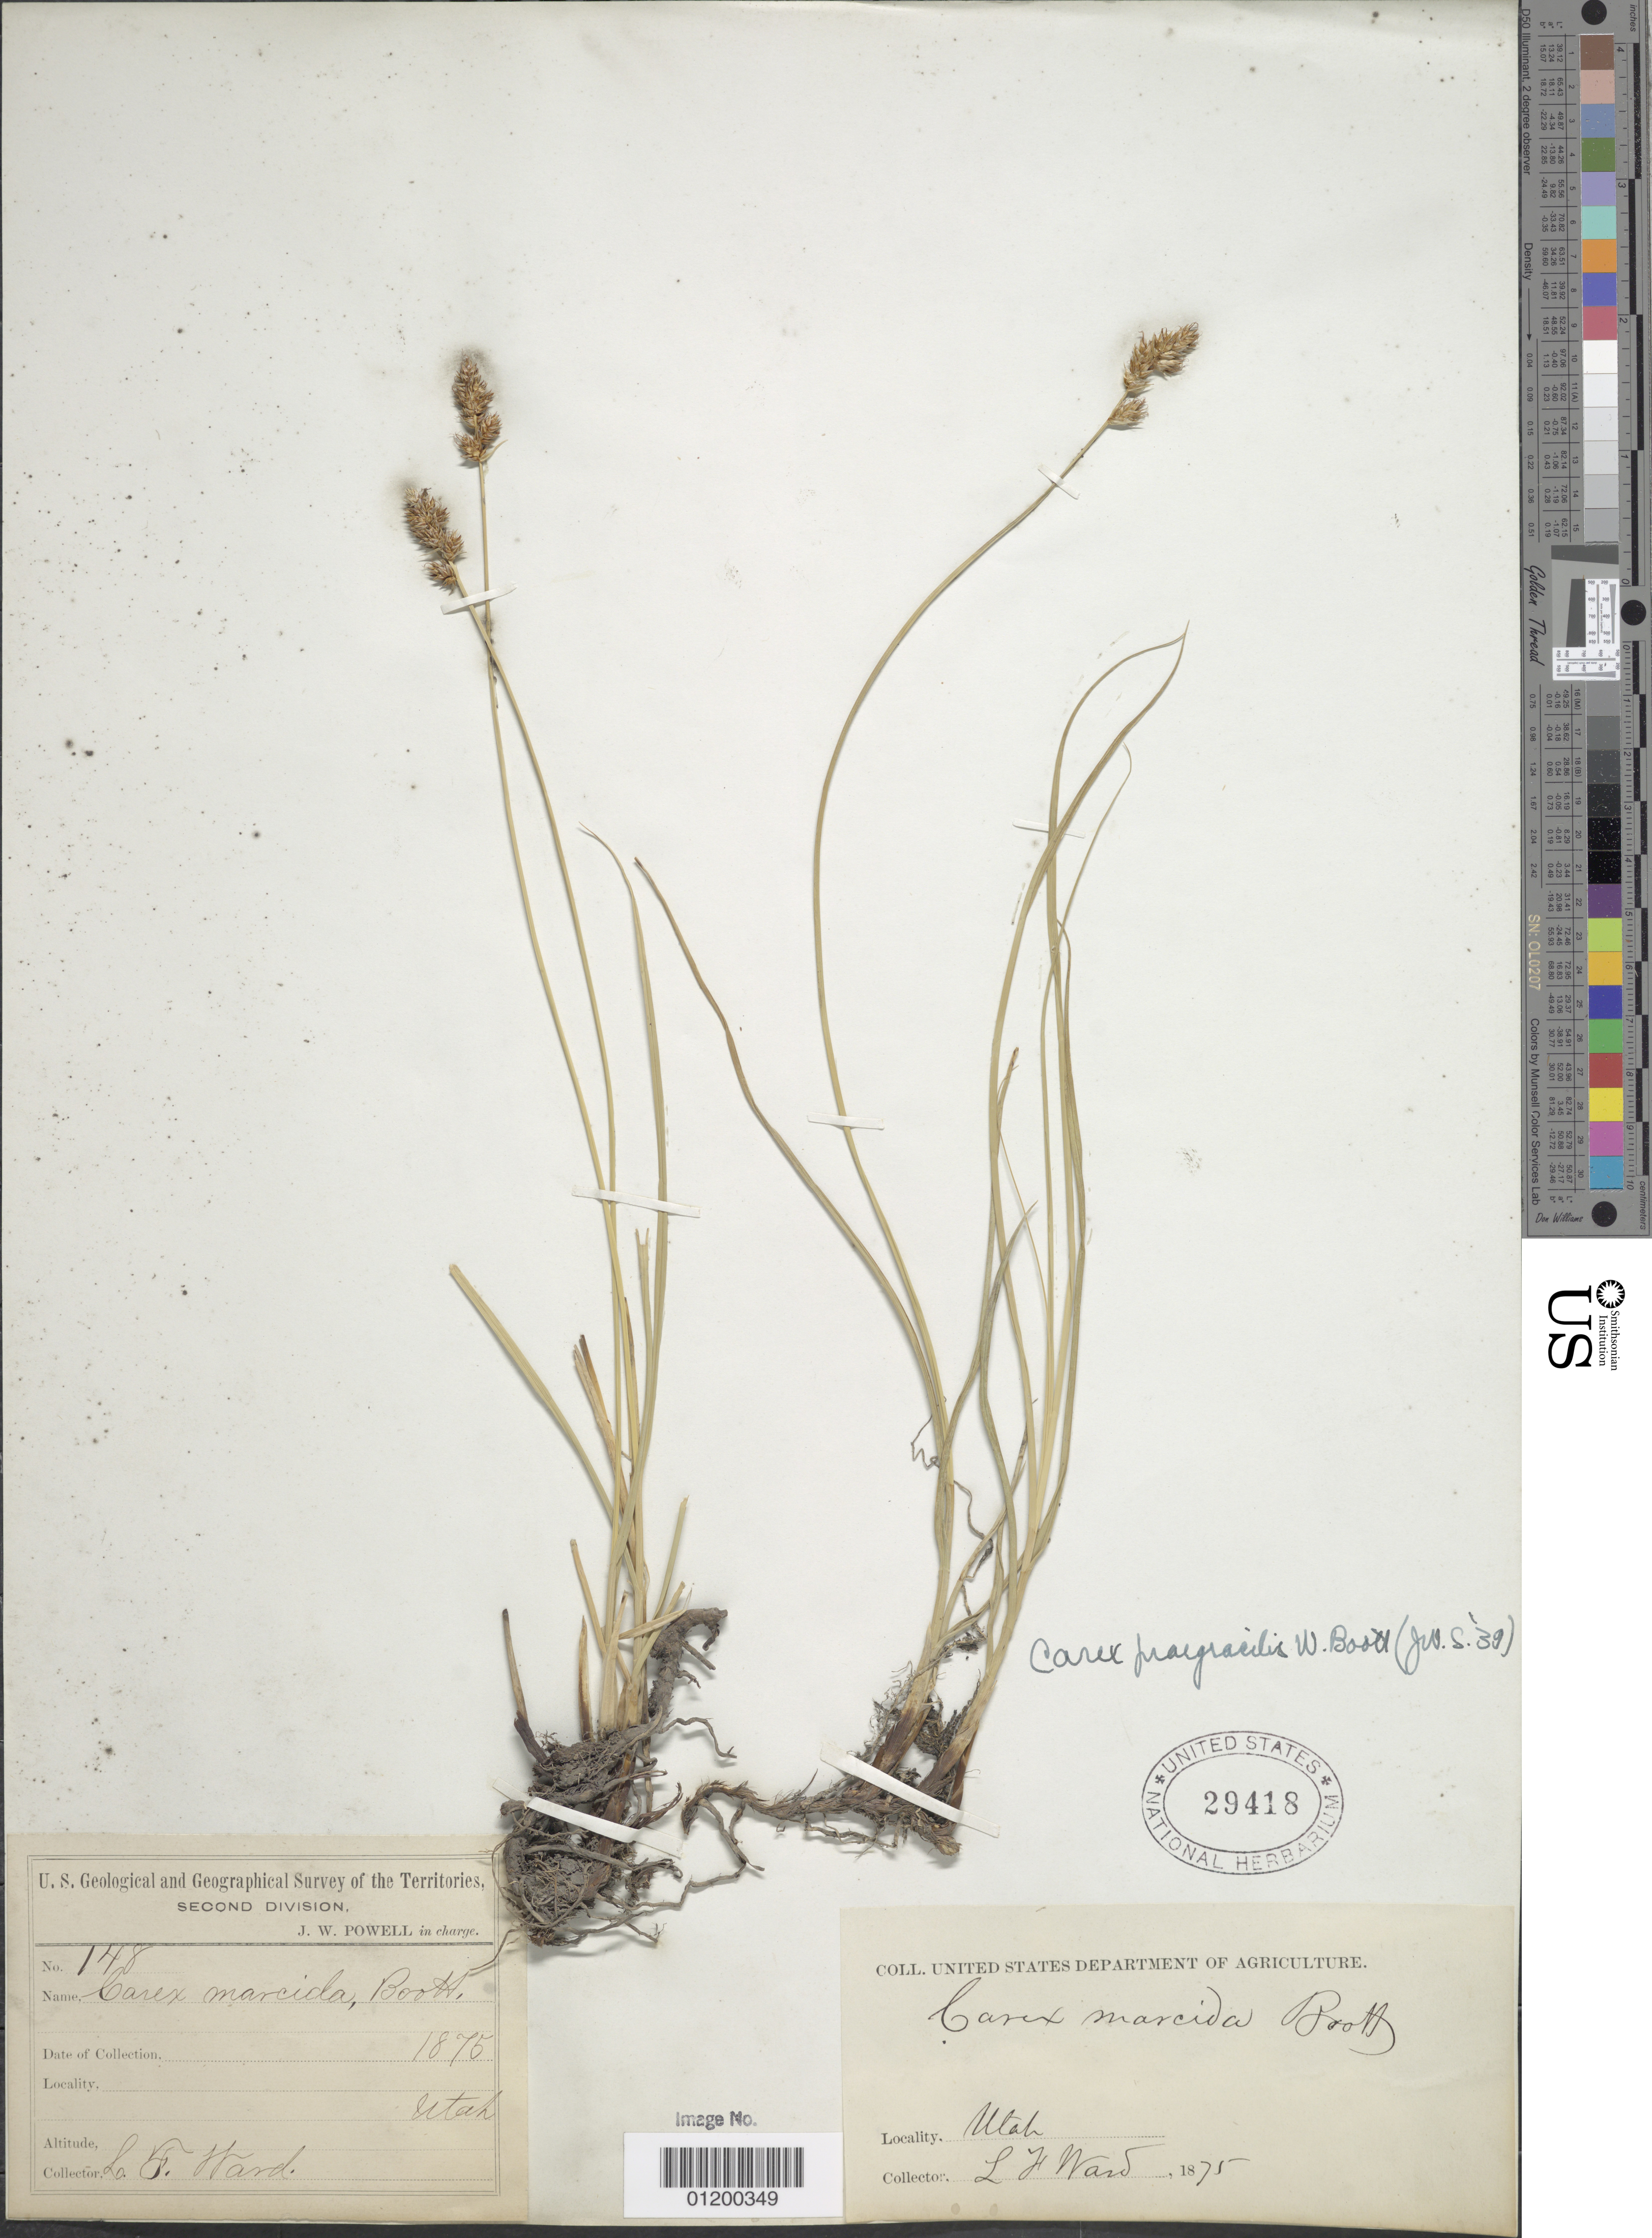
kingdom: Plantae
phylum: Tracheophyta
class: Liliopsida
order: Poales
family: Cyperaceae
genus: Carex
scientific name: Carex praegracilis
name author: W. Boott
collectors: L. F. Ward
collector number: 148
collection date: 1875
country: United States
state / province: Utah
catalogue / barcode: US 29418